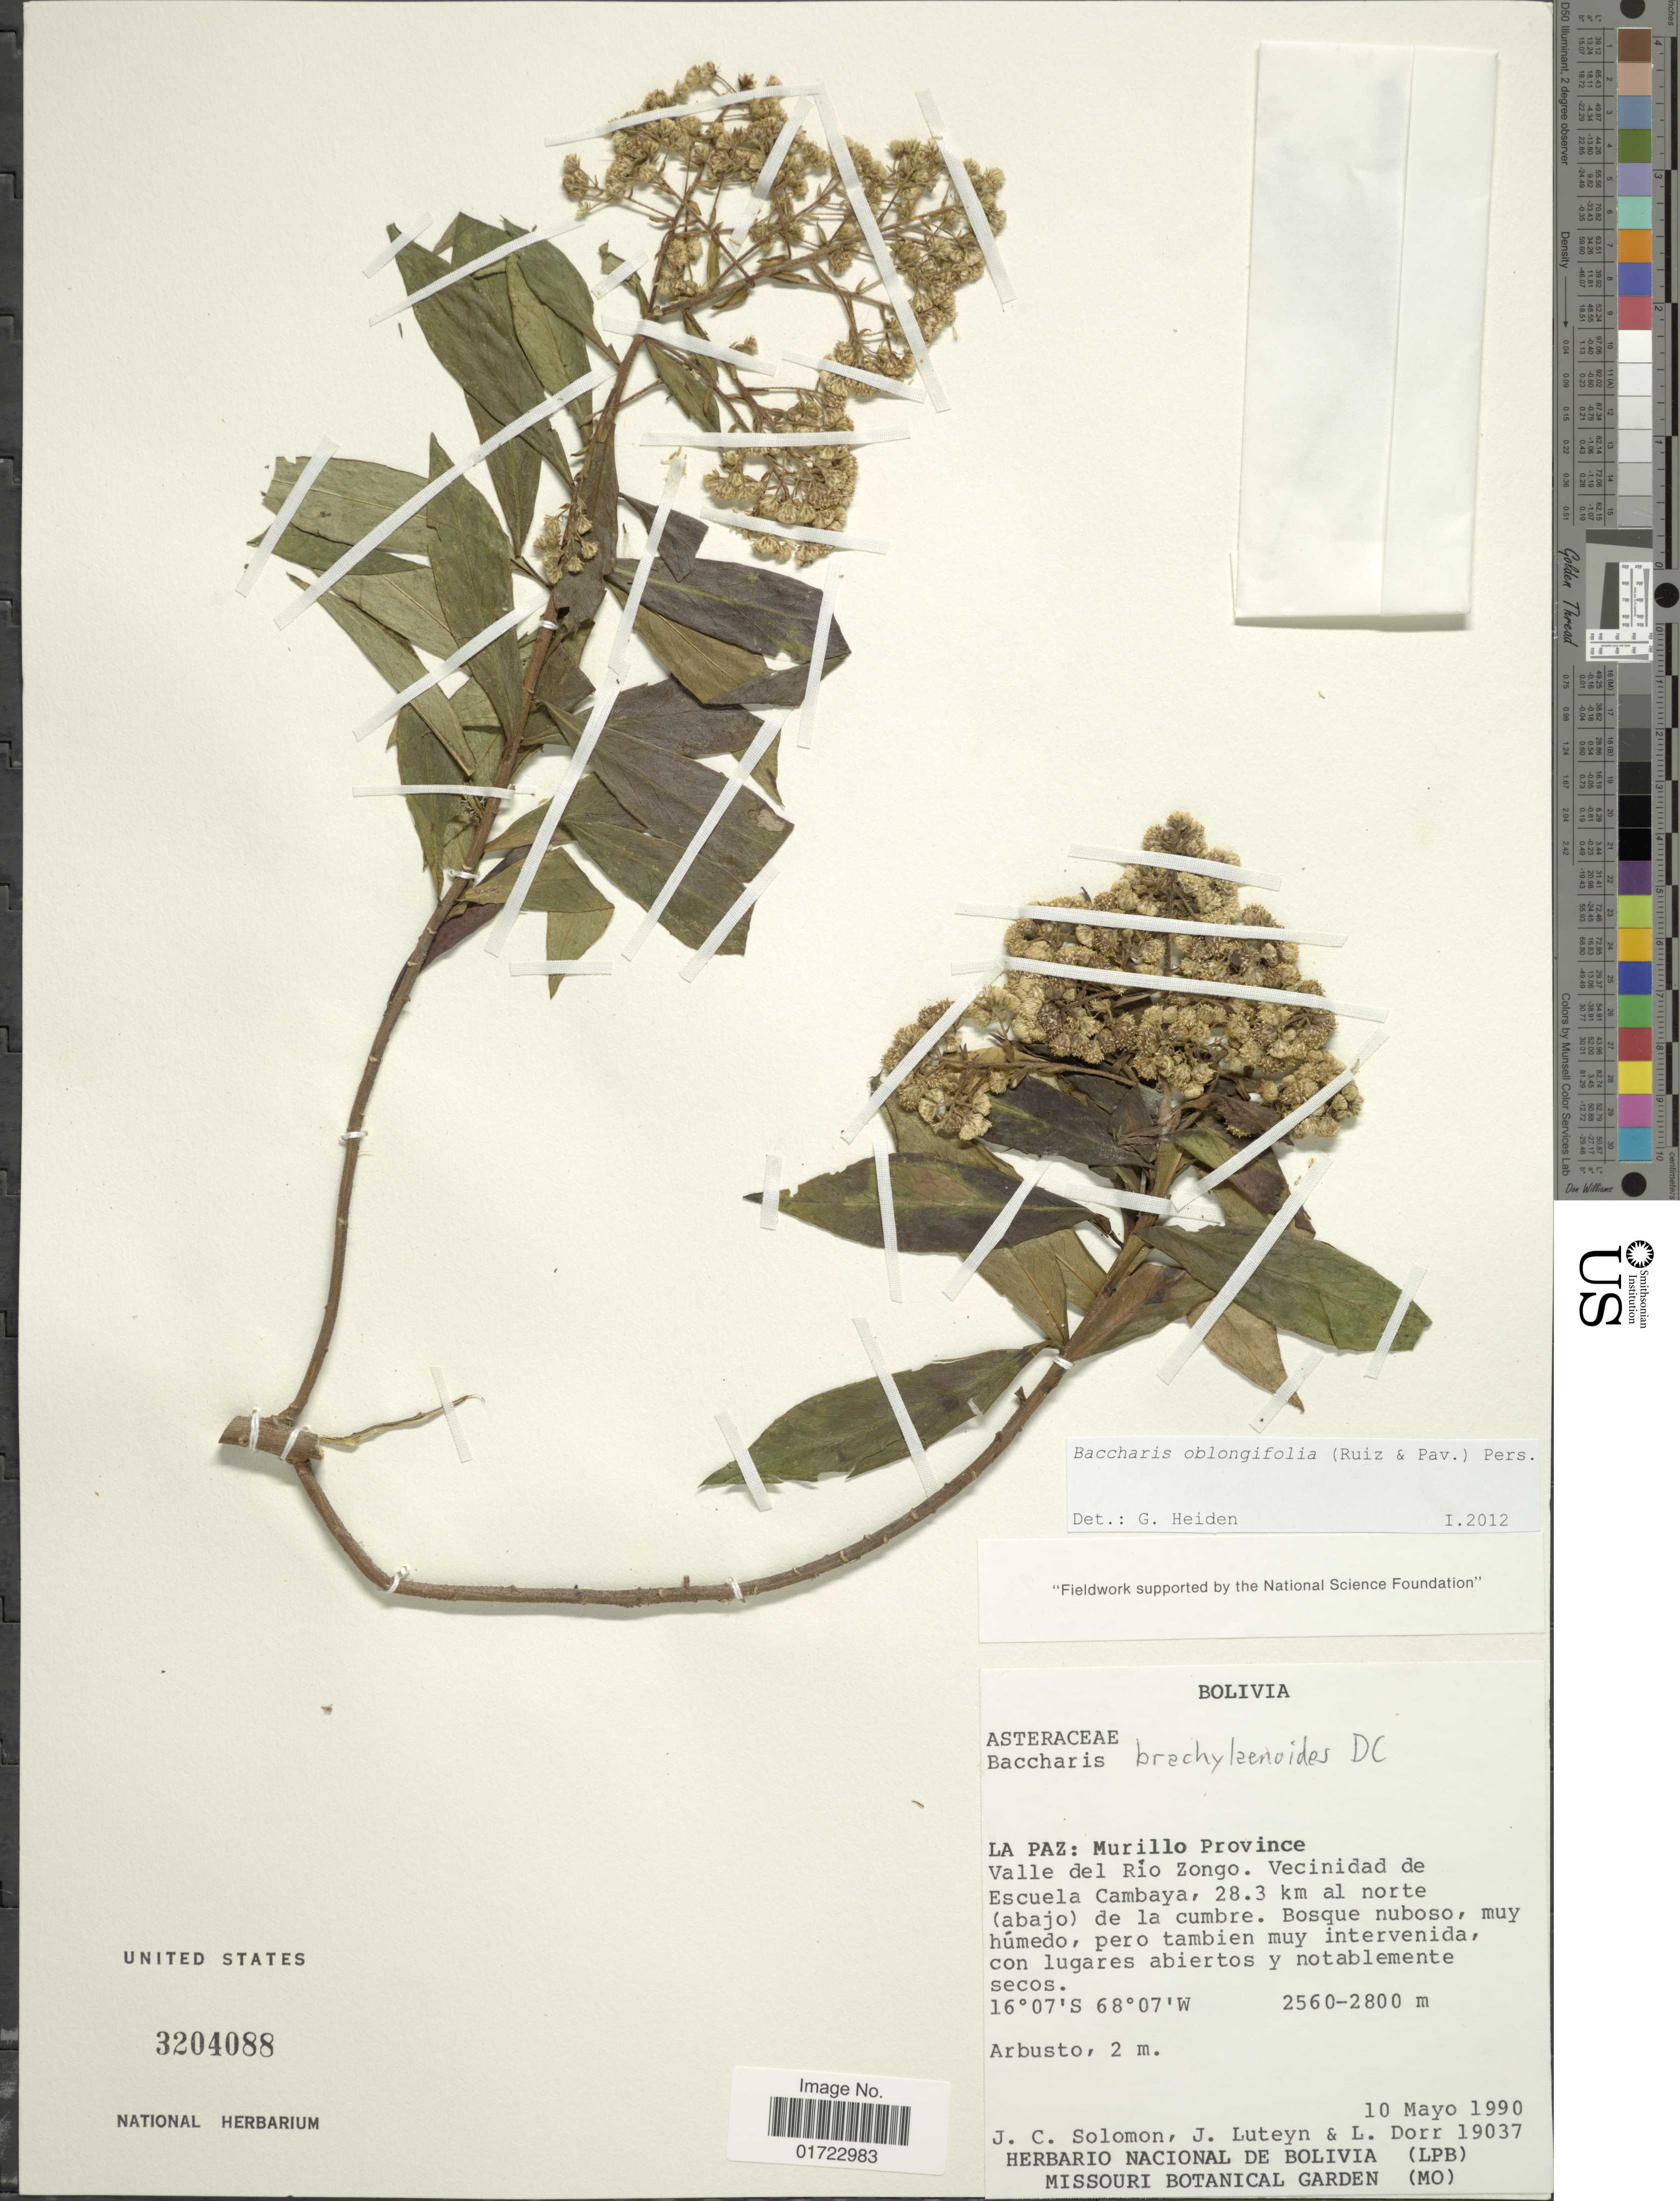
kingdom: Plantae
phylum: Tracheophyta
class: Magnoliopsida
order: Asterales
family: Asteraceae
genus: Baccharis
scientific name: Baccharis oblongifolia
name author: (Ruiz & Pav.) Pers.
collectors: J. C. Solomon, J. L. Luteyn & L. J. Dorr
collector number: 19037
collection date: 1990-05-10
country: Bolivia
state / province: La Paz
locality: Murillo Province. Valle del Río Zongo. Vecinidad de Escuela Cambaya, 28.3 km al norte (abajo) de la cumbre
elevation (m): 2560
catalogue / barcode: US 3204088